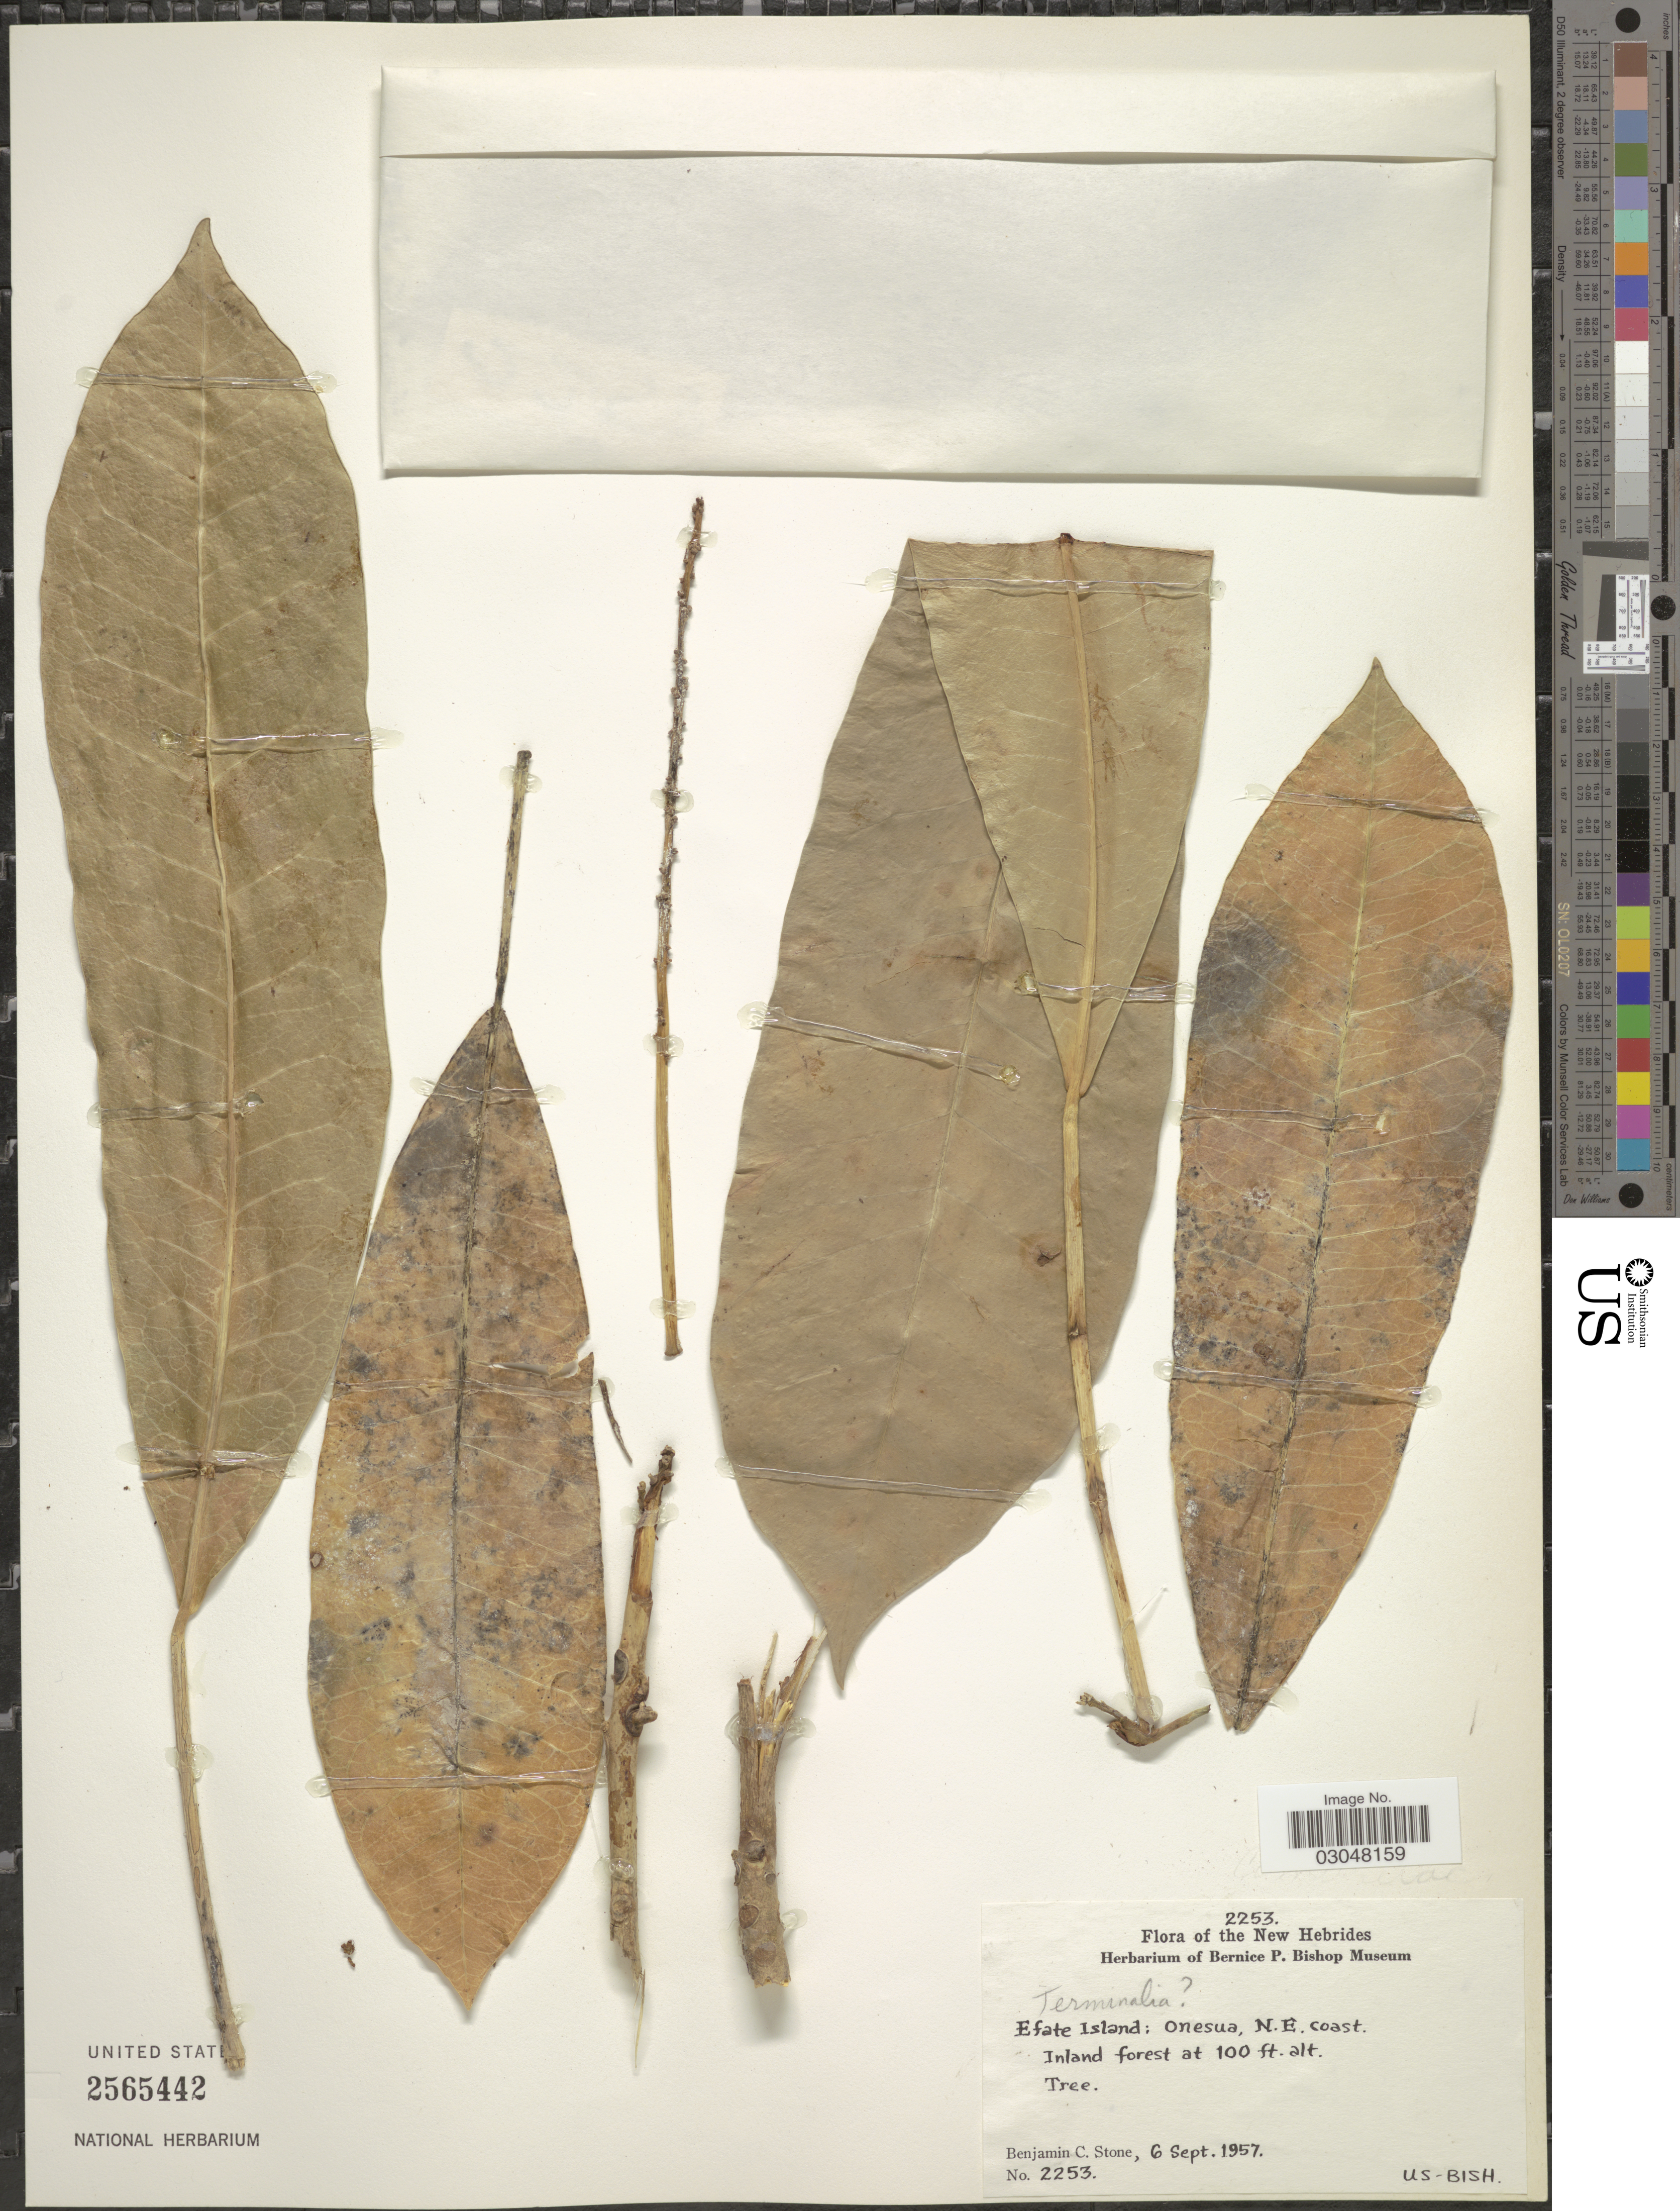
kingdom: Plantae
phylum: Tracheophyta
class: Magnoliopsida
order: Myrtales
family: Combretaceae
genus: Terminalia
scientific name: Terminalia sp.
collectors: B. C. Stone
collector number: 2253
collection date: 1957-09-06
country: Vanuatu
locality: New Hebrides. Efate Island: Onesua, N.E. Coast.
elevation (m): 30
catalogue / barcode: US 2565442